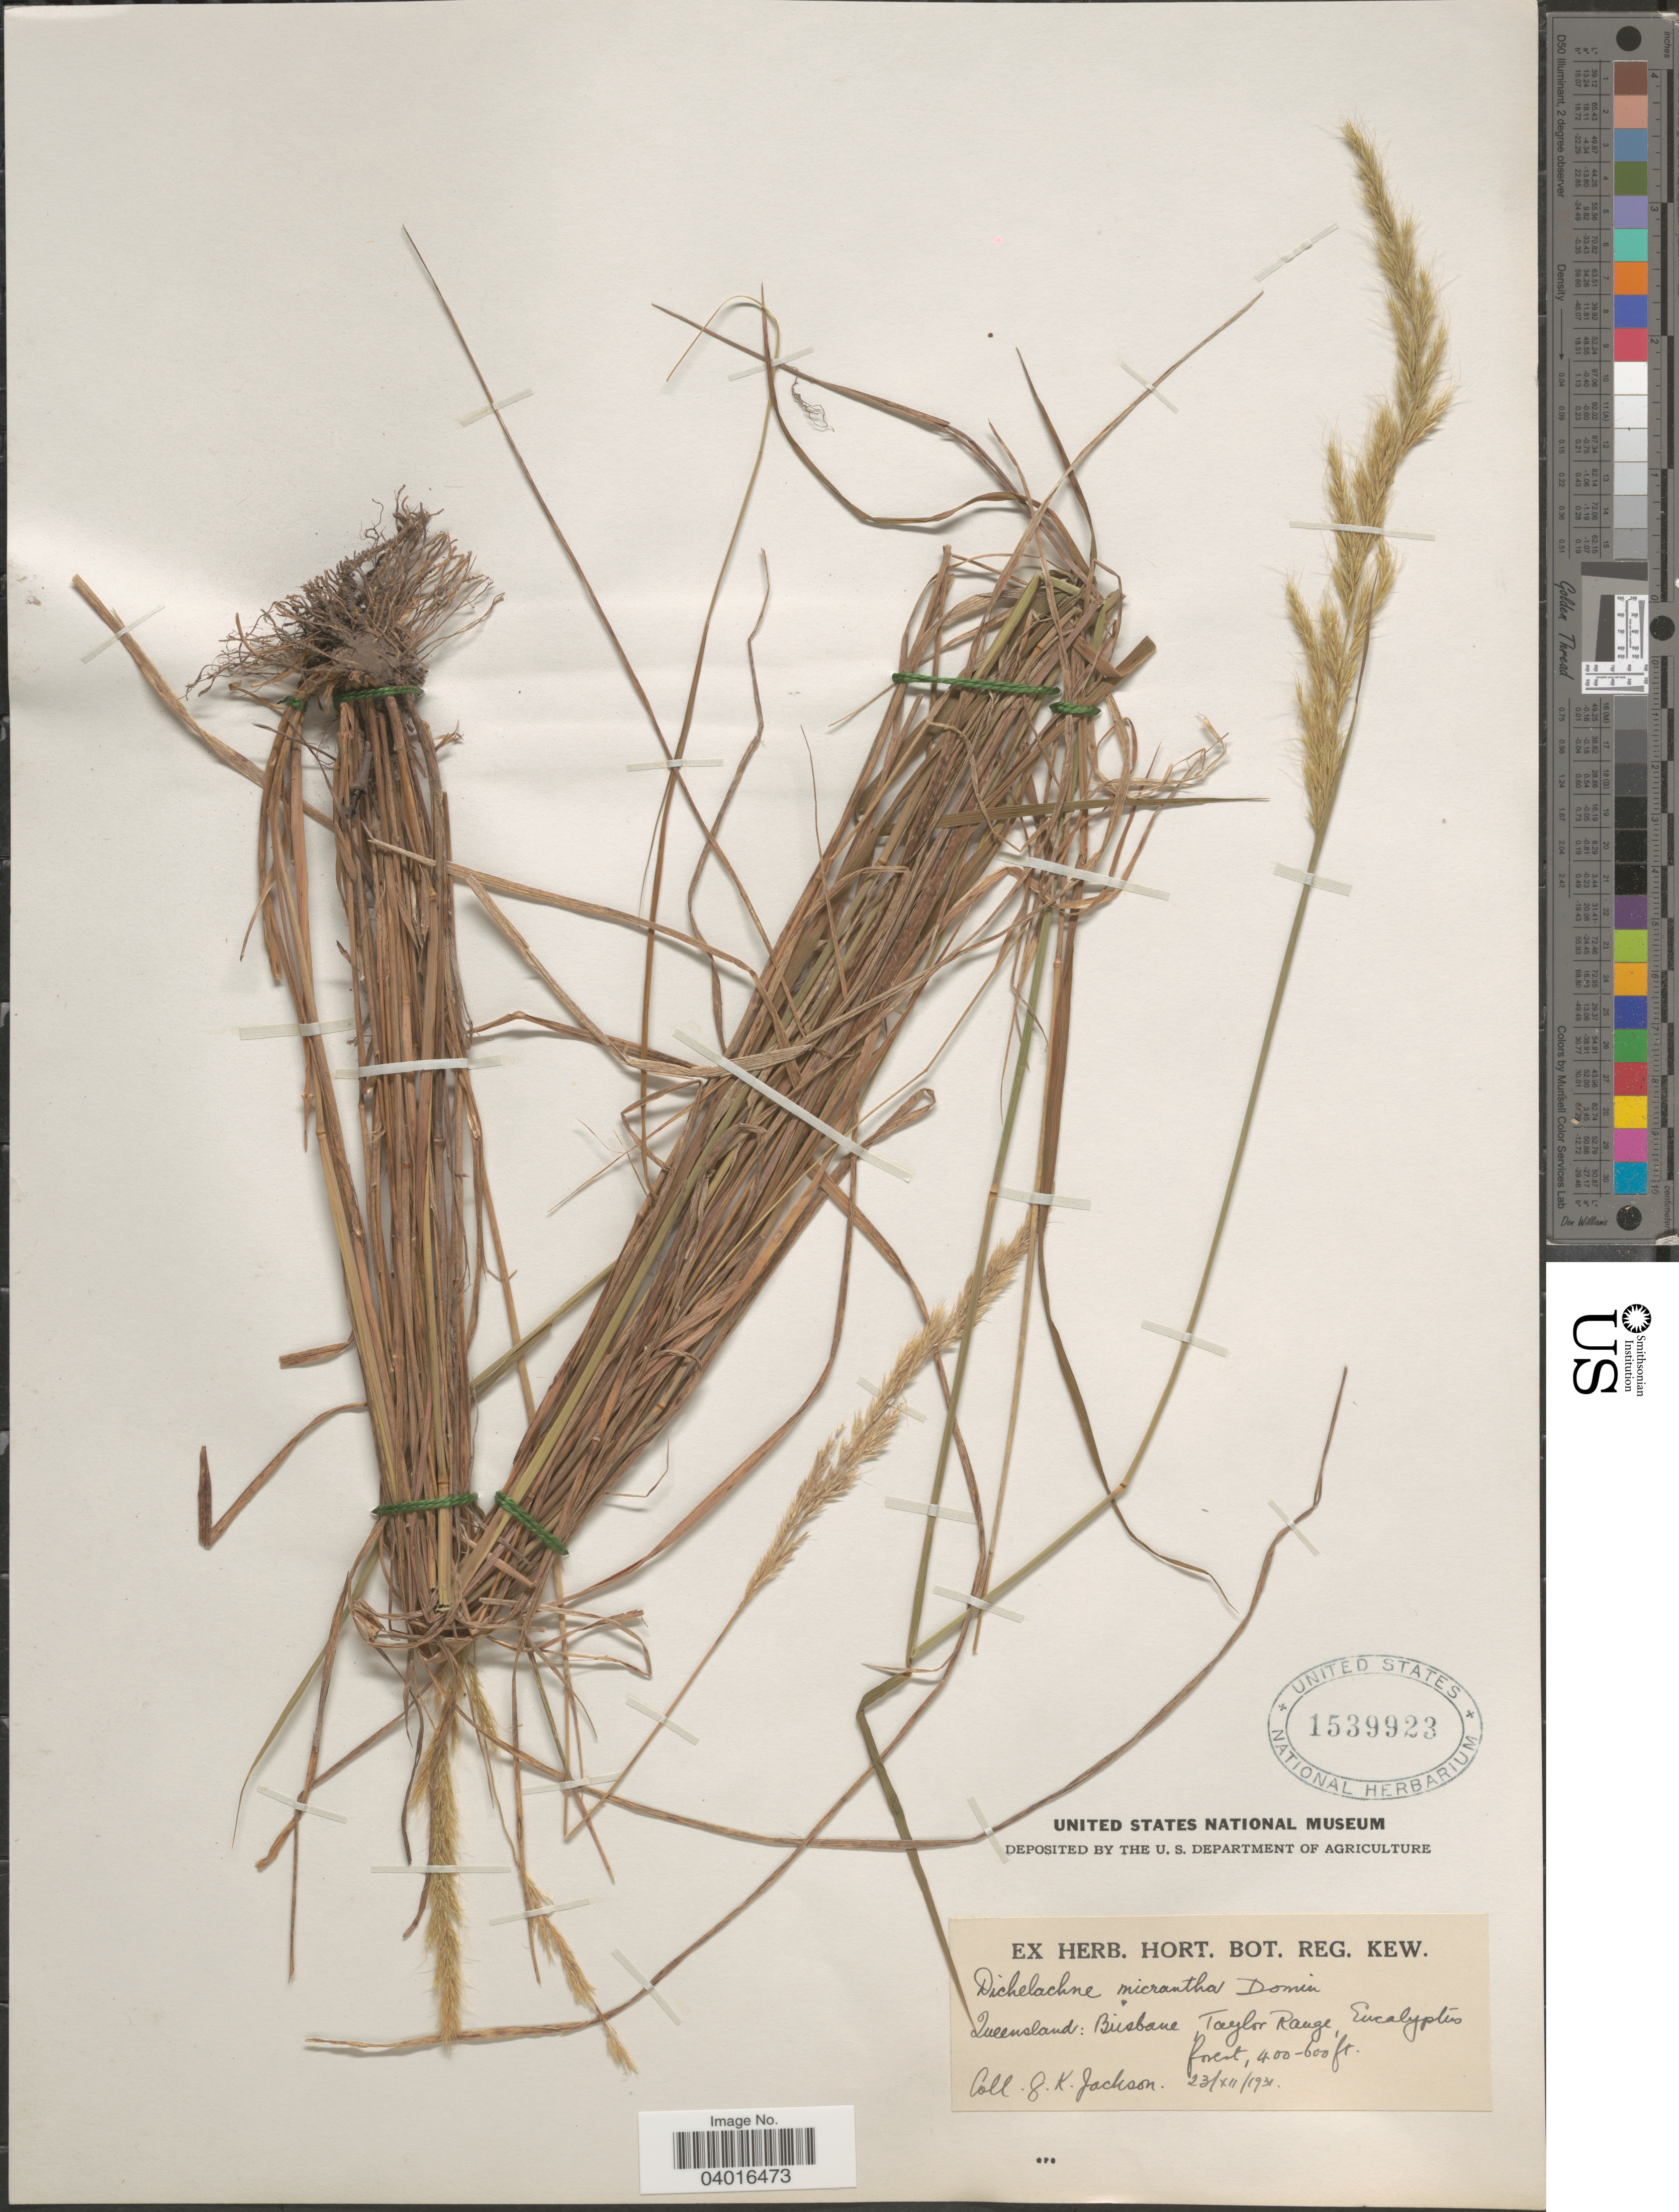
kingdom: Plantae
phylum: Tracheophyta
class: Liliopsida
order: Poales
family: Poaceae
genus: Dichelachne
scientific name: Dichelachne micrantha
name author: (Cav.) Domin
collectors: G. Jackson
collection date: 1931-12-23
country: Australia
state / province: Queensland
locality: Brisbane, Taylor Range, Eucalyptus forest.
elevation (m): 122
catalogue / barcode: US 1539923